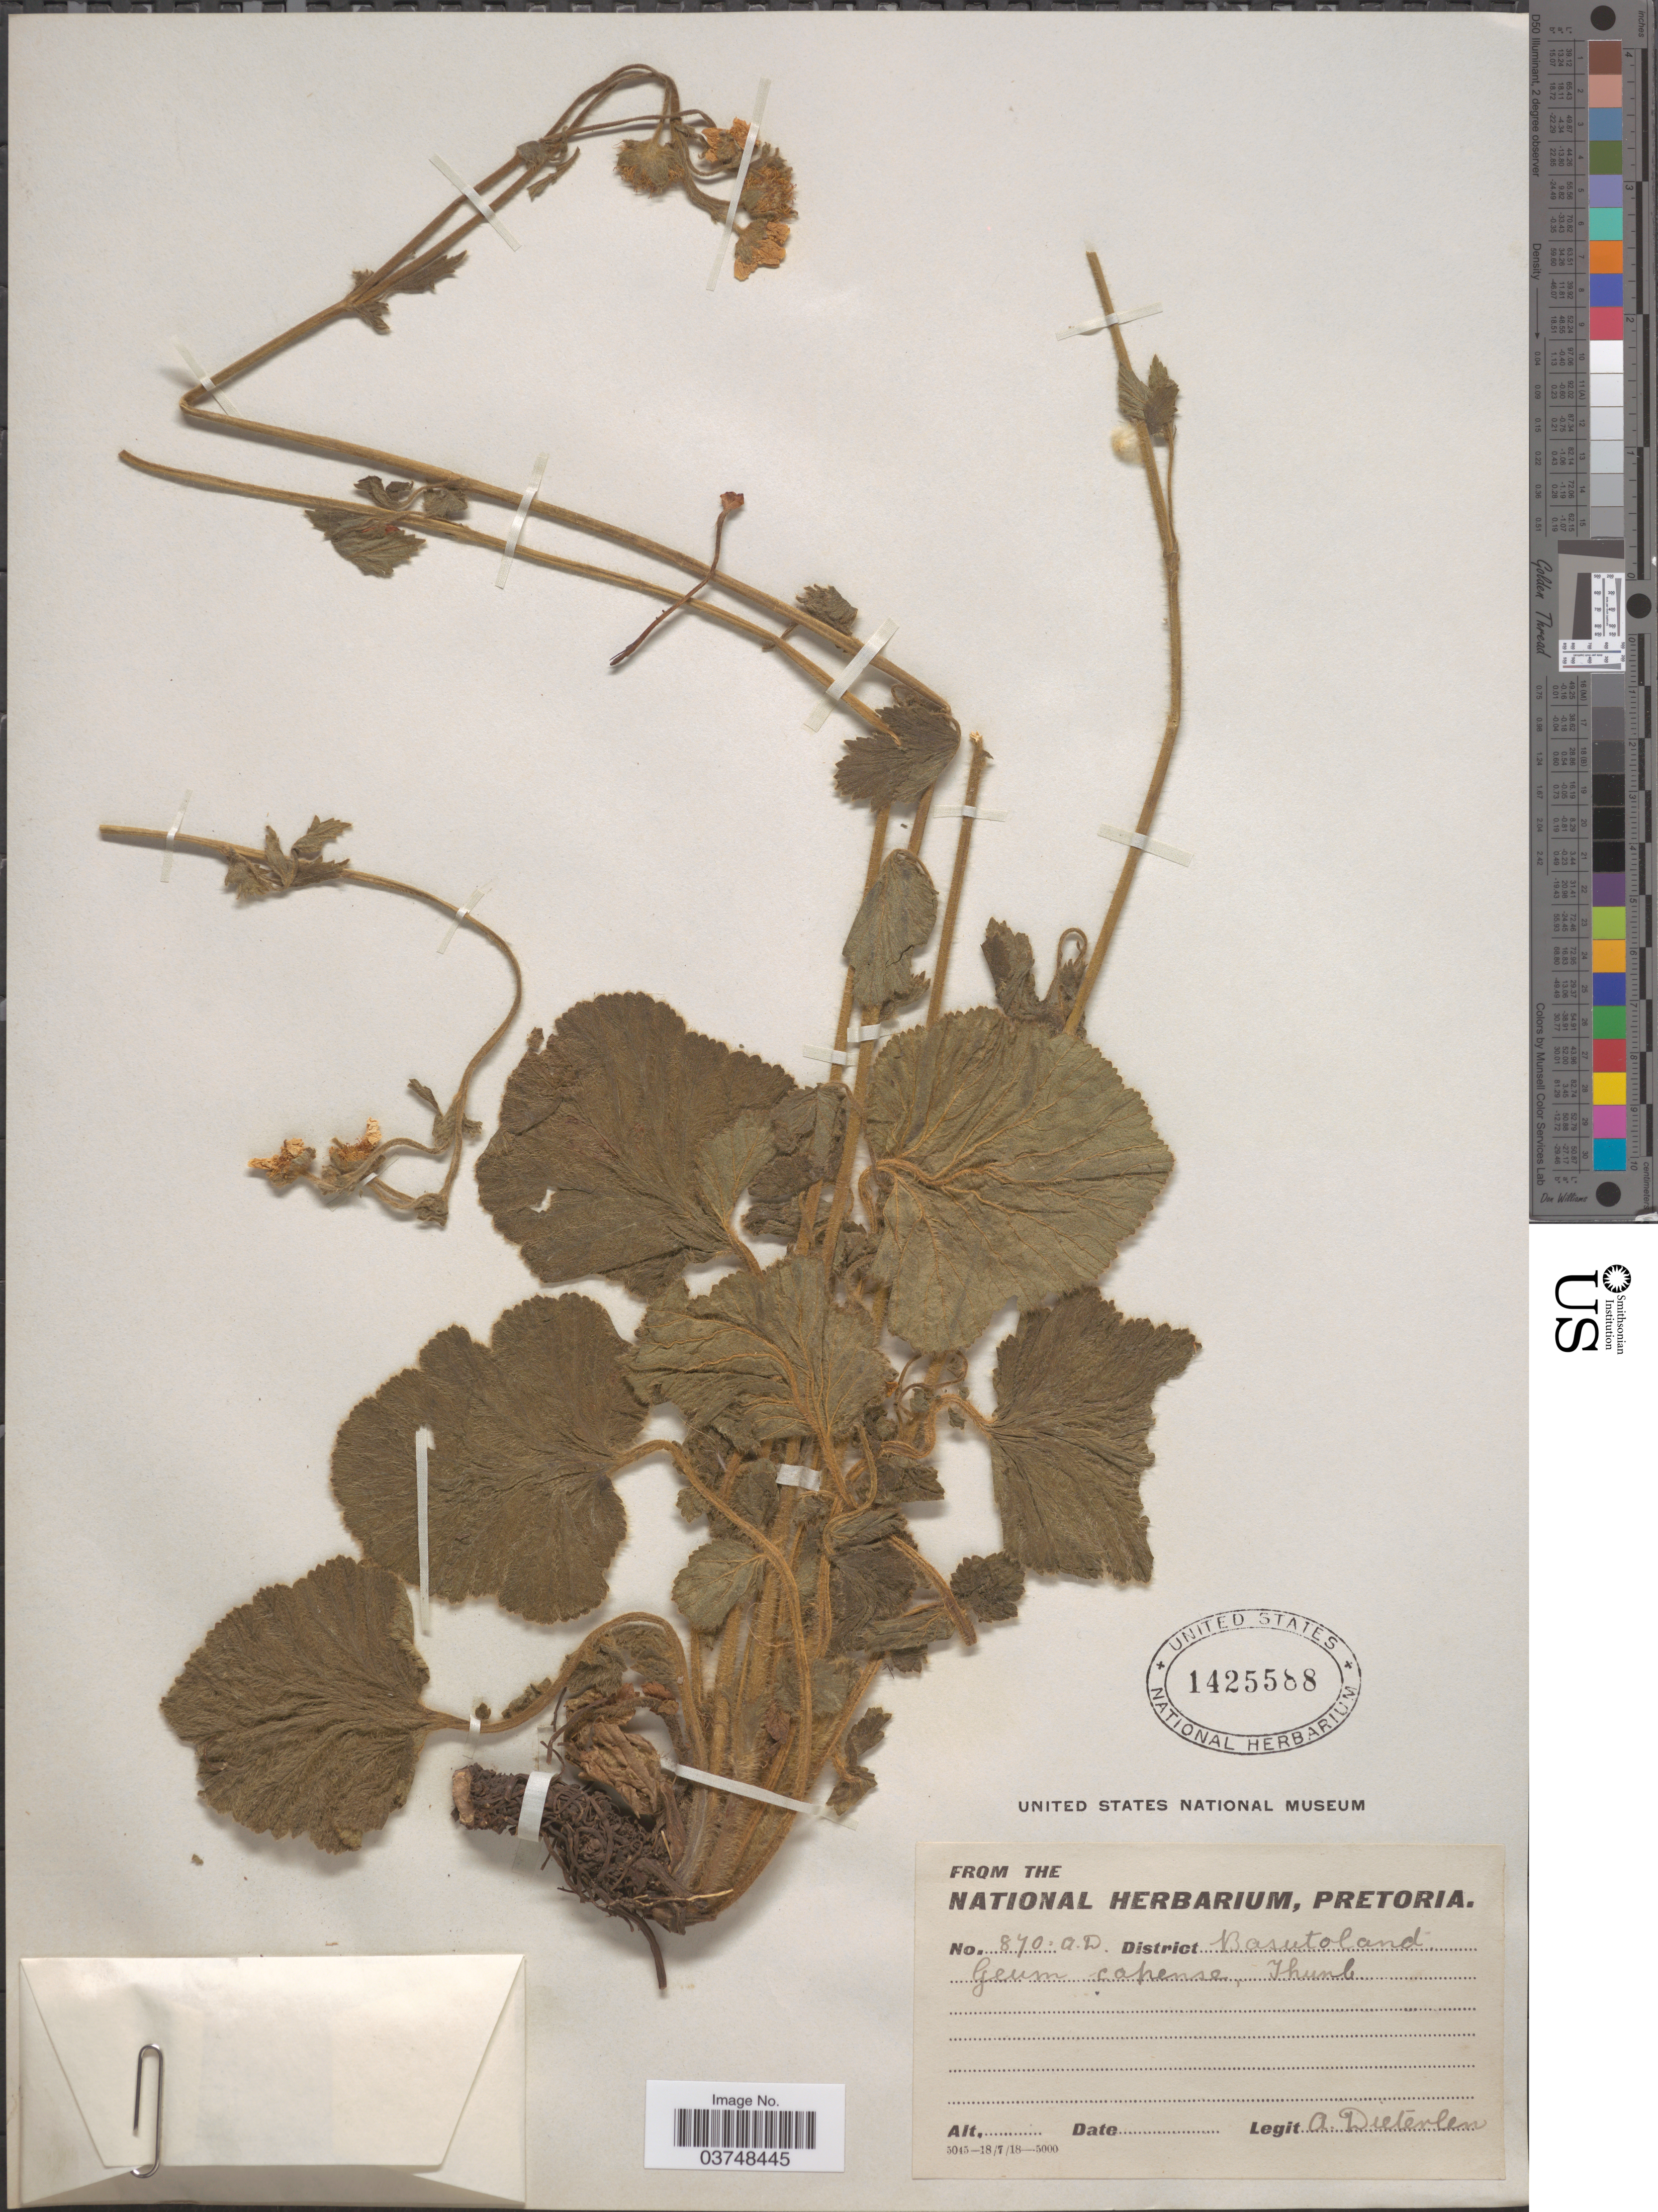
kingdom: Plantae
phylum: Tracheophyta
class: Magnoliopsida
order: Rosales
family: Rosaceae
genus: Geum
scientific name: Geum capense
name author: Thunb.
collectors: A. Dieterlen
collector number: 870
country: Lesotho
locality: A.D. District Basutoland.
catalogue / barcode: US 1425588